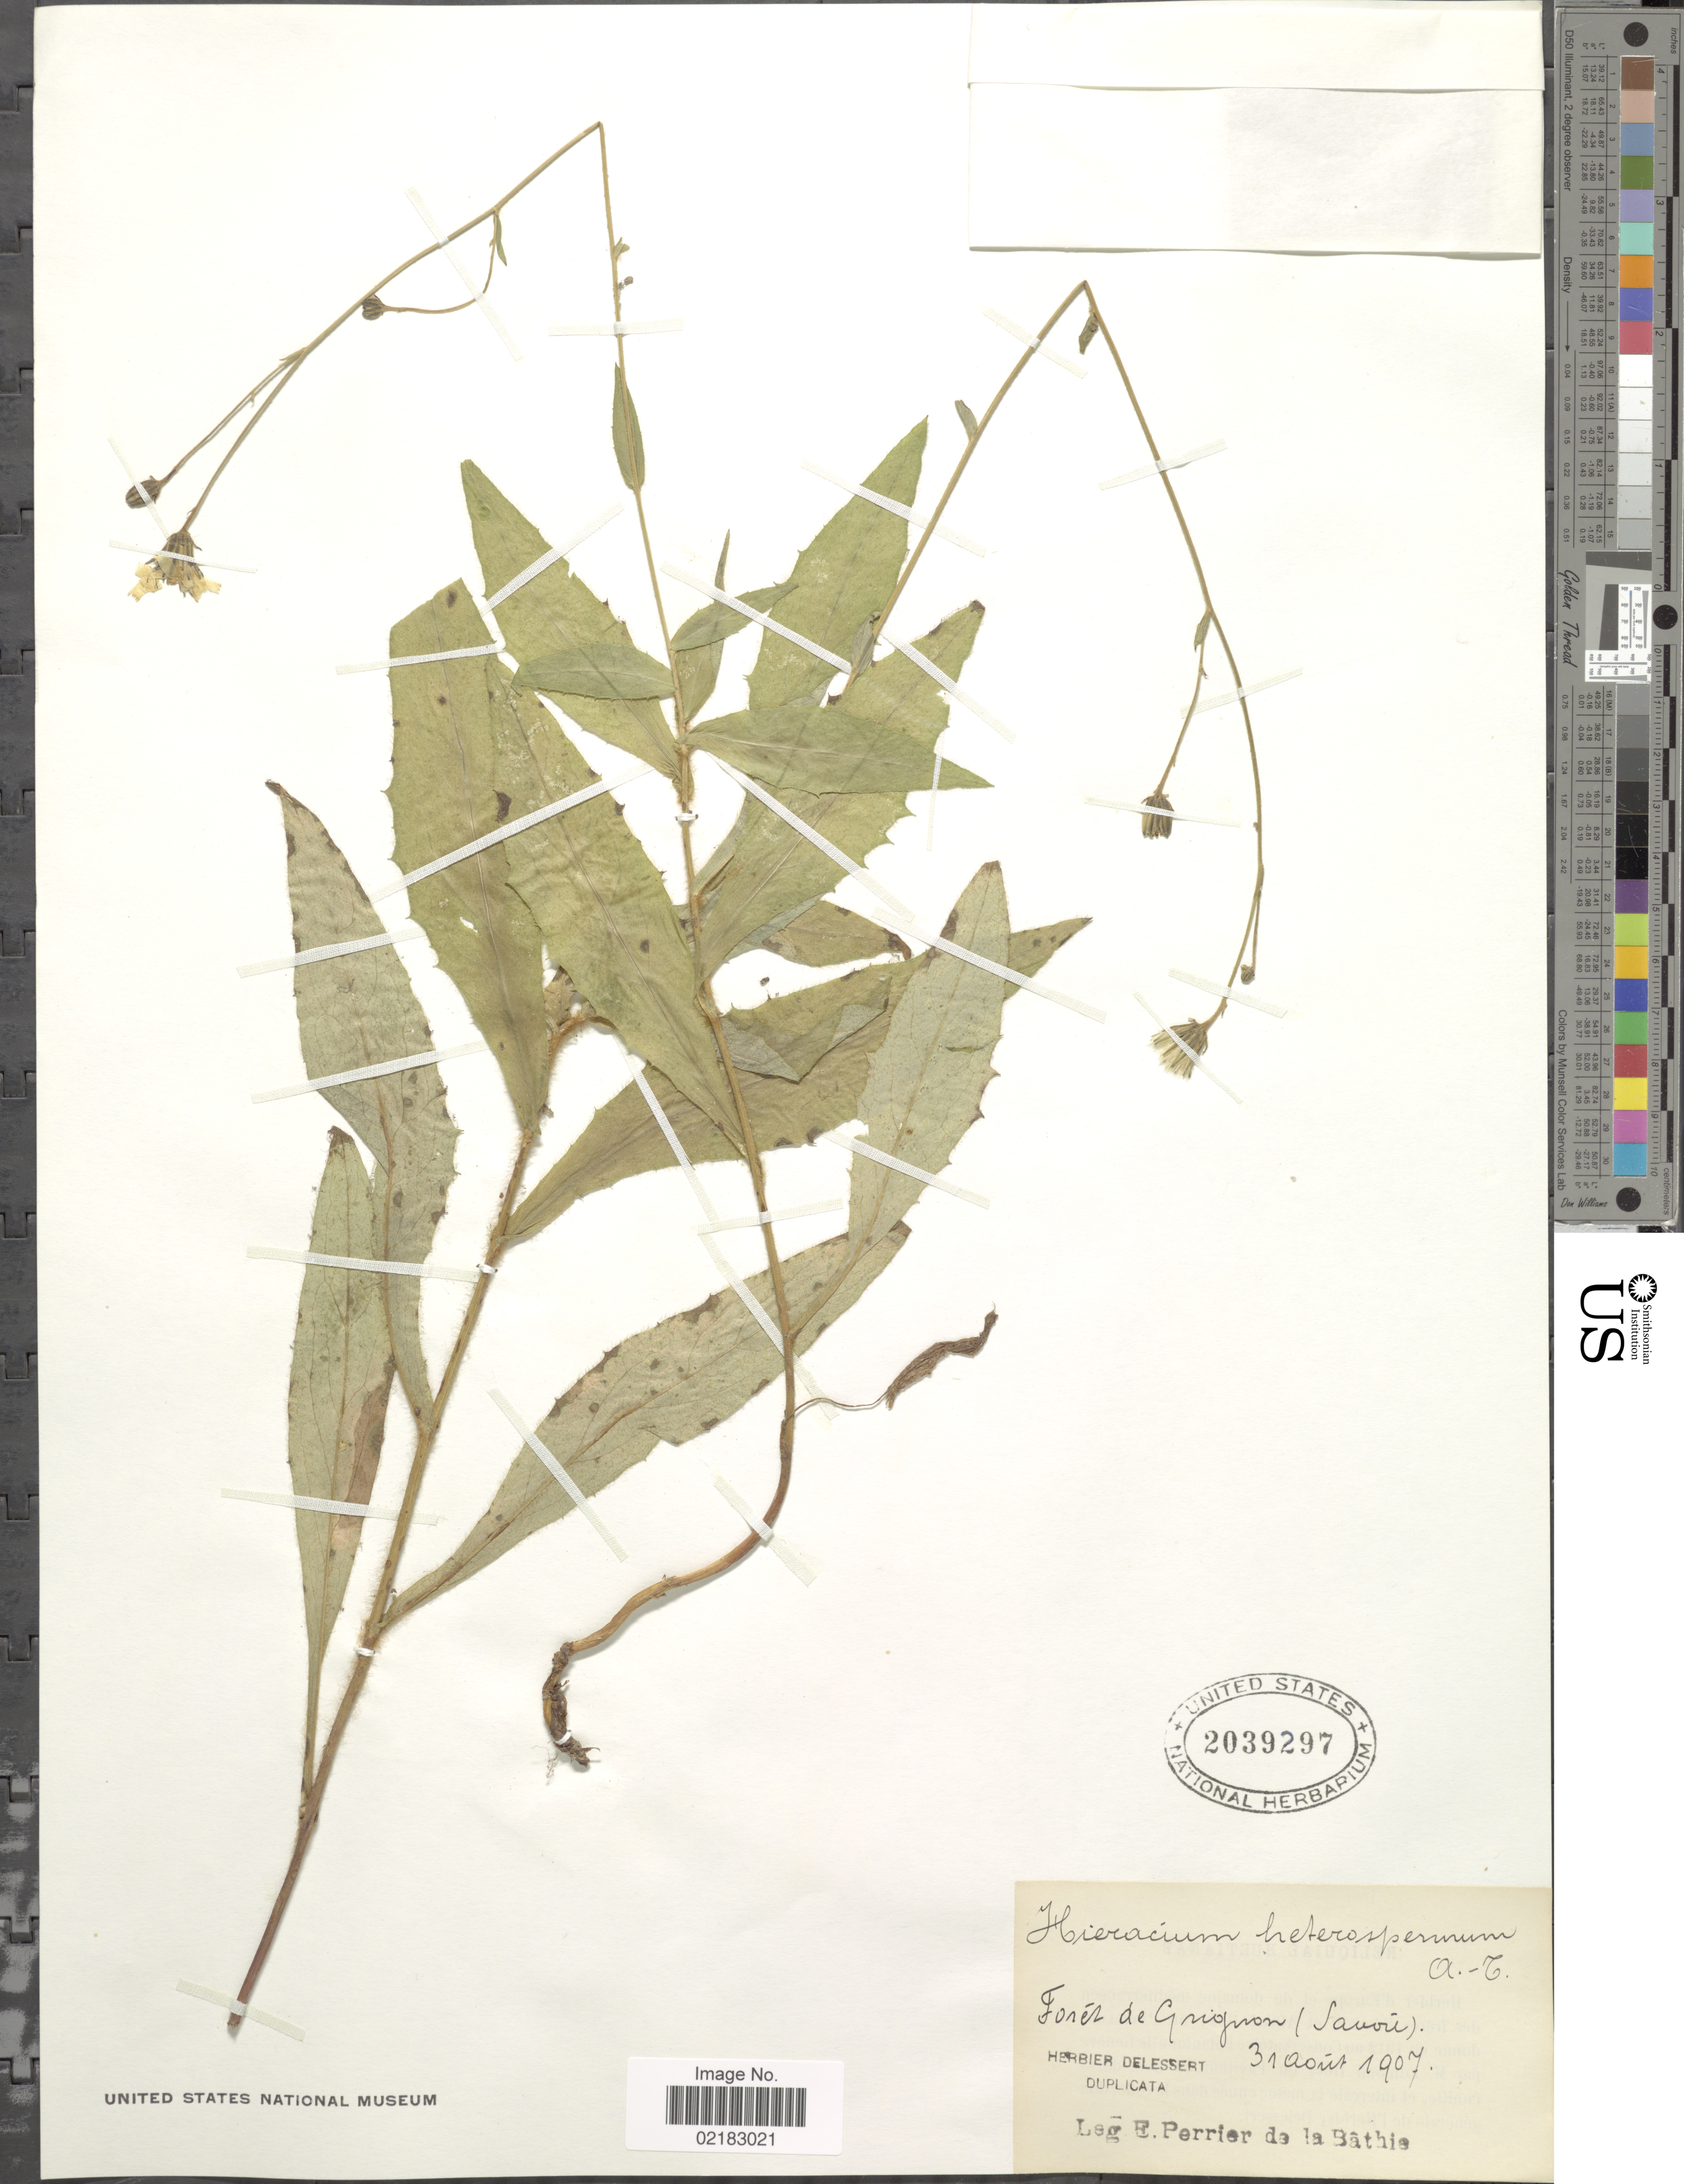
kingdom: Plantae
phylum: Tracheophyta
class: Magnoliopsida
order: Asterales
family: Asteraceae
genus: Hieracium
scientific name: Hieracium racemosum subsp. heterospermum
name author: (Arvet-Touvet) Zahn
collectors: E. Perrier de la Bâthie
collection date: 1907-08-31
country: France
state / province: Auvergne-Rhône-Alpes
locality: Forez de Griyonon (Savoie) [interpreted]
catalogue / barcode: US 2039297